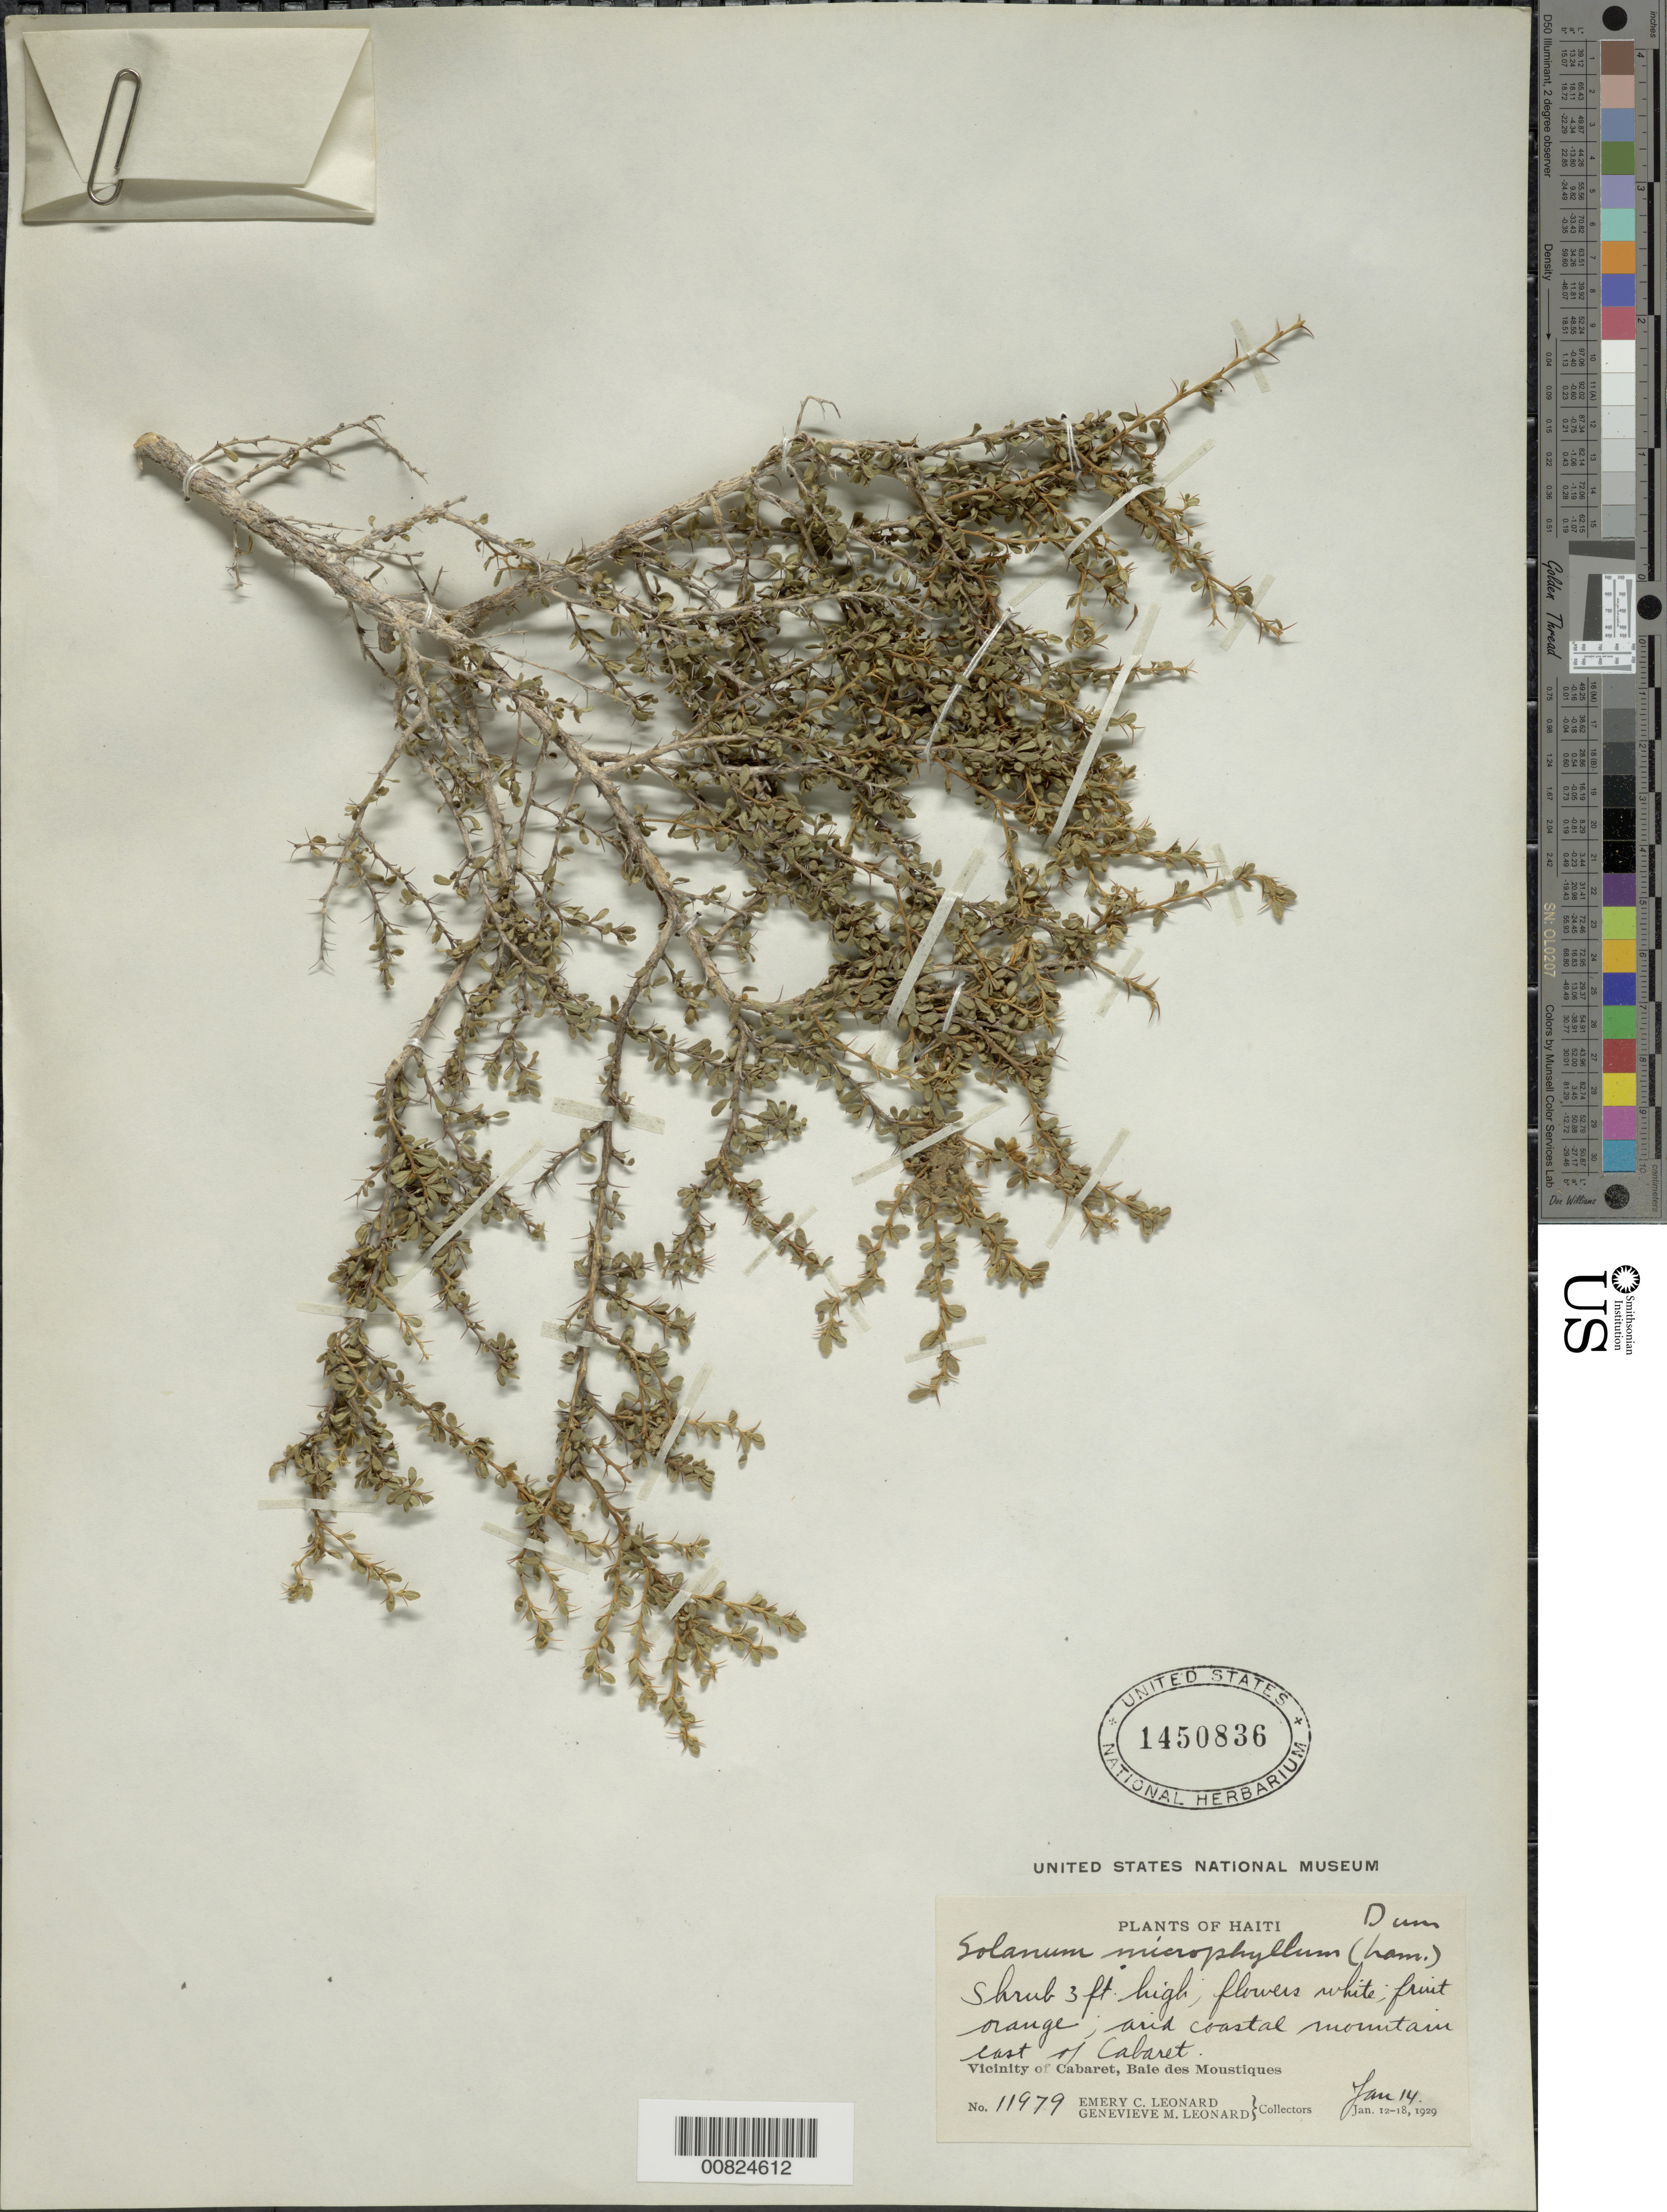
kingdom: Plantae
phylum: Tracheophyta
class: Magnoliopsida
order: Solanales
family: Solanaceae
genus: Solanum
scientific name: Solanum microphyllum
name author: Hawkes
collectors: E. C. Leonard & G. M. Leonard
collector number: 11979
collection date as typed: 14 Jan 1929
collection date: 1929-01-14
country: Haiti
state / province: Nord-Ouest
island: Hispaniola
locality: Vicinity of Cabaret, Baie des Moustiques, E of city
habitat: Arid coastal mountain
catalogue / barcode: US 1450836